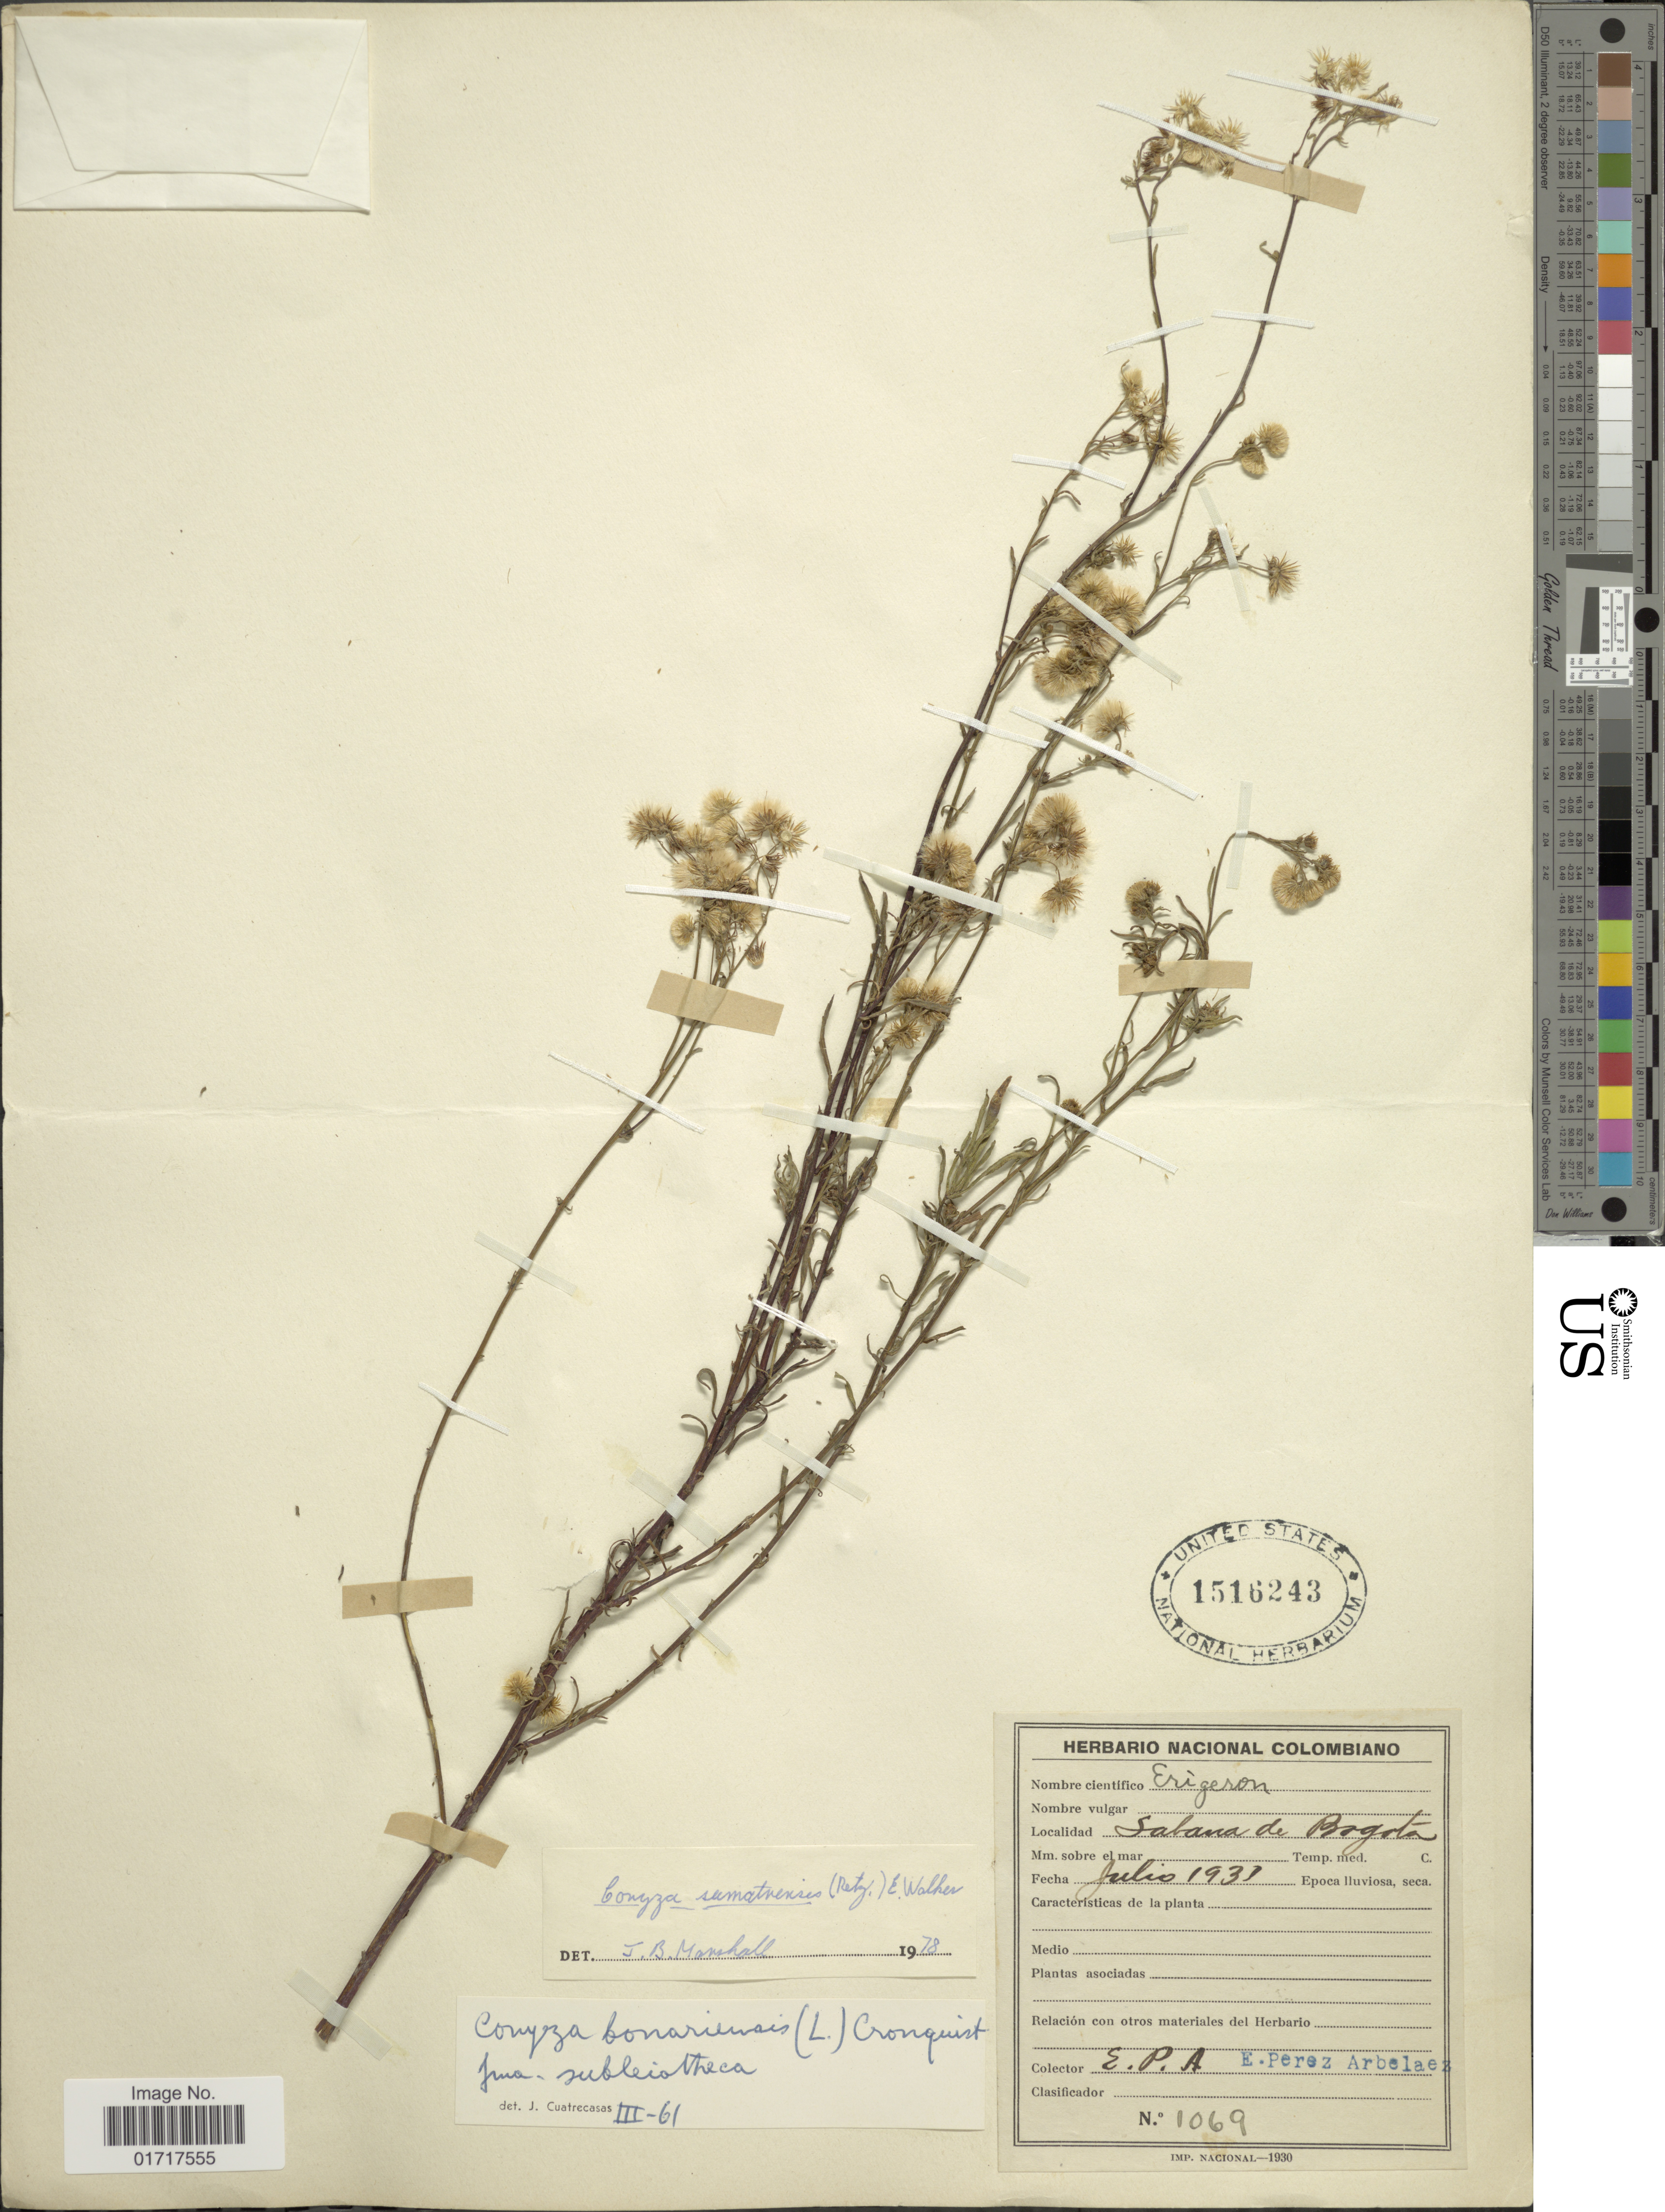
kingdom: Plantae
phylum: Tracheophyta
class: Magnoliopsida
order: Asterales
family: Asteraceae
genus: Conyza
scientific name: Conyza sumatrensis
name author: (Retz.) E. Walker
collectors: E. Pérez Arbeláez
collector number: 1069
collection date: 1931-07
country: Colombia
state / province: Bogota D.C.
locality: Sabana de Bogota.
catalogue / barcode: US 1516243